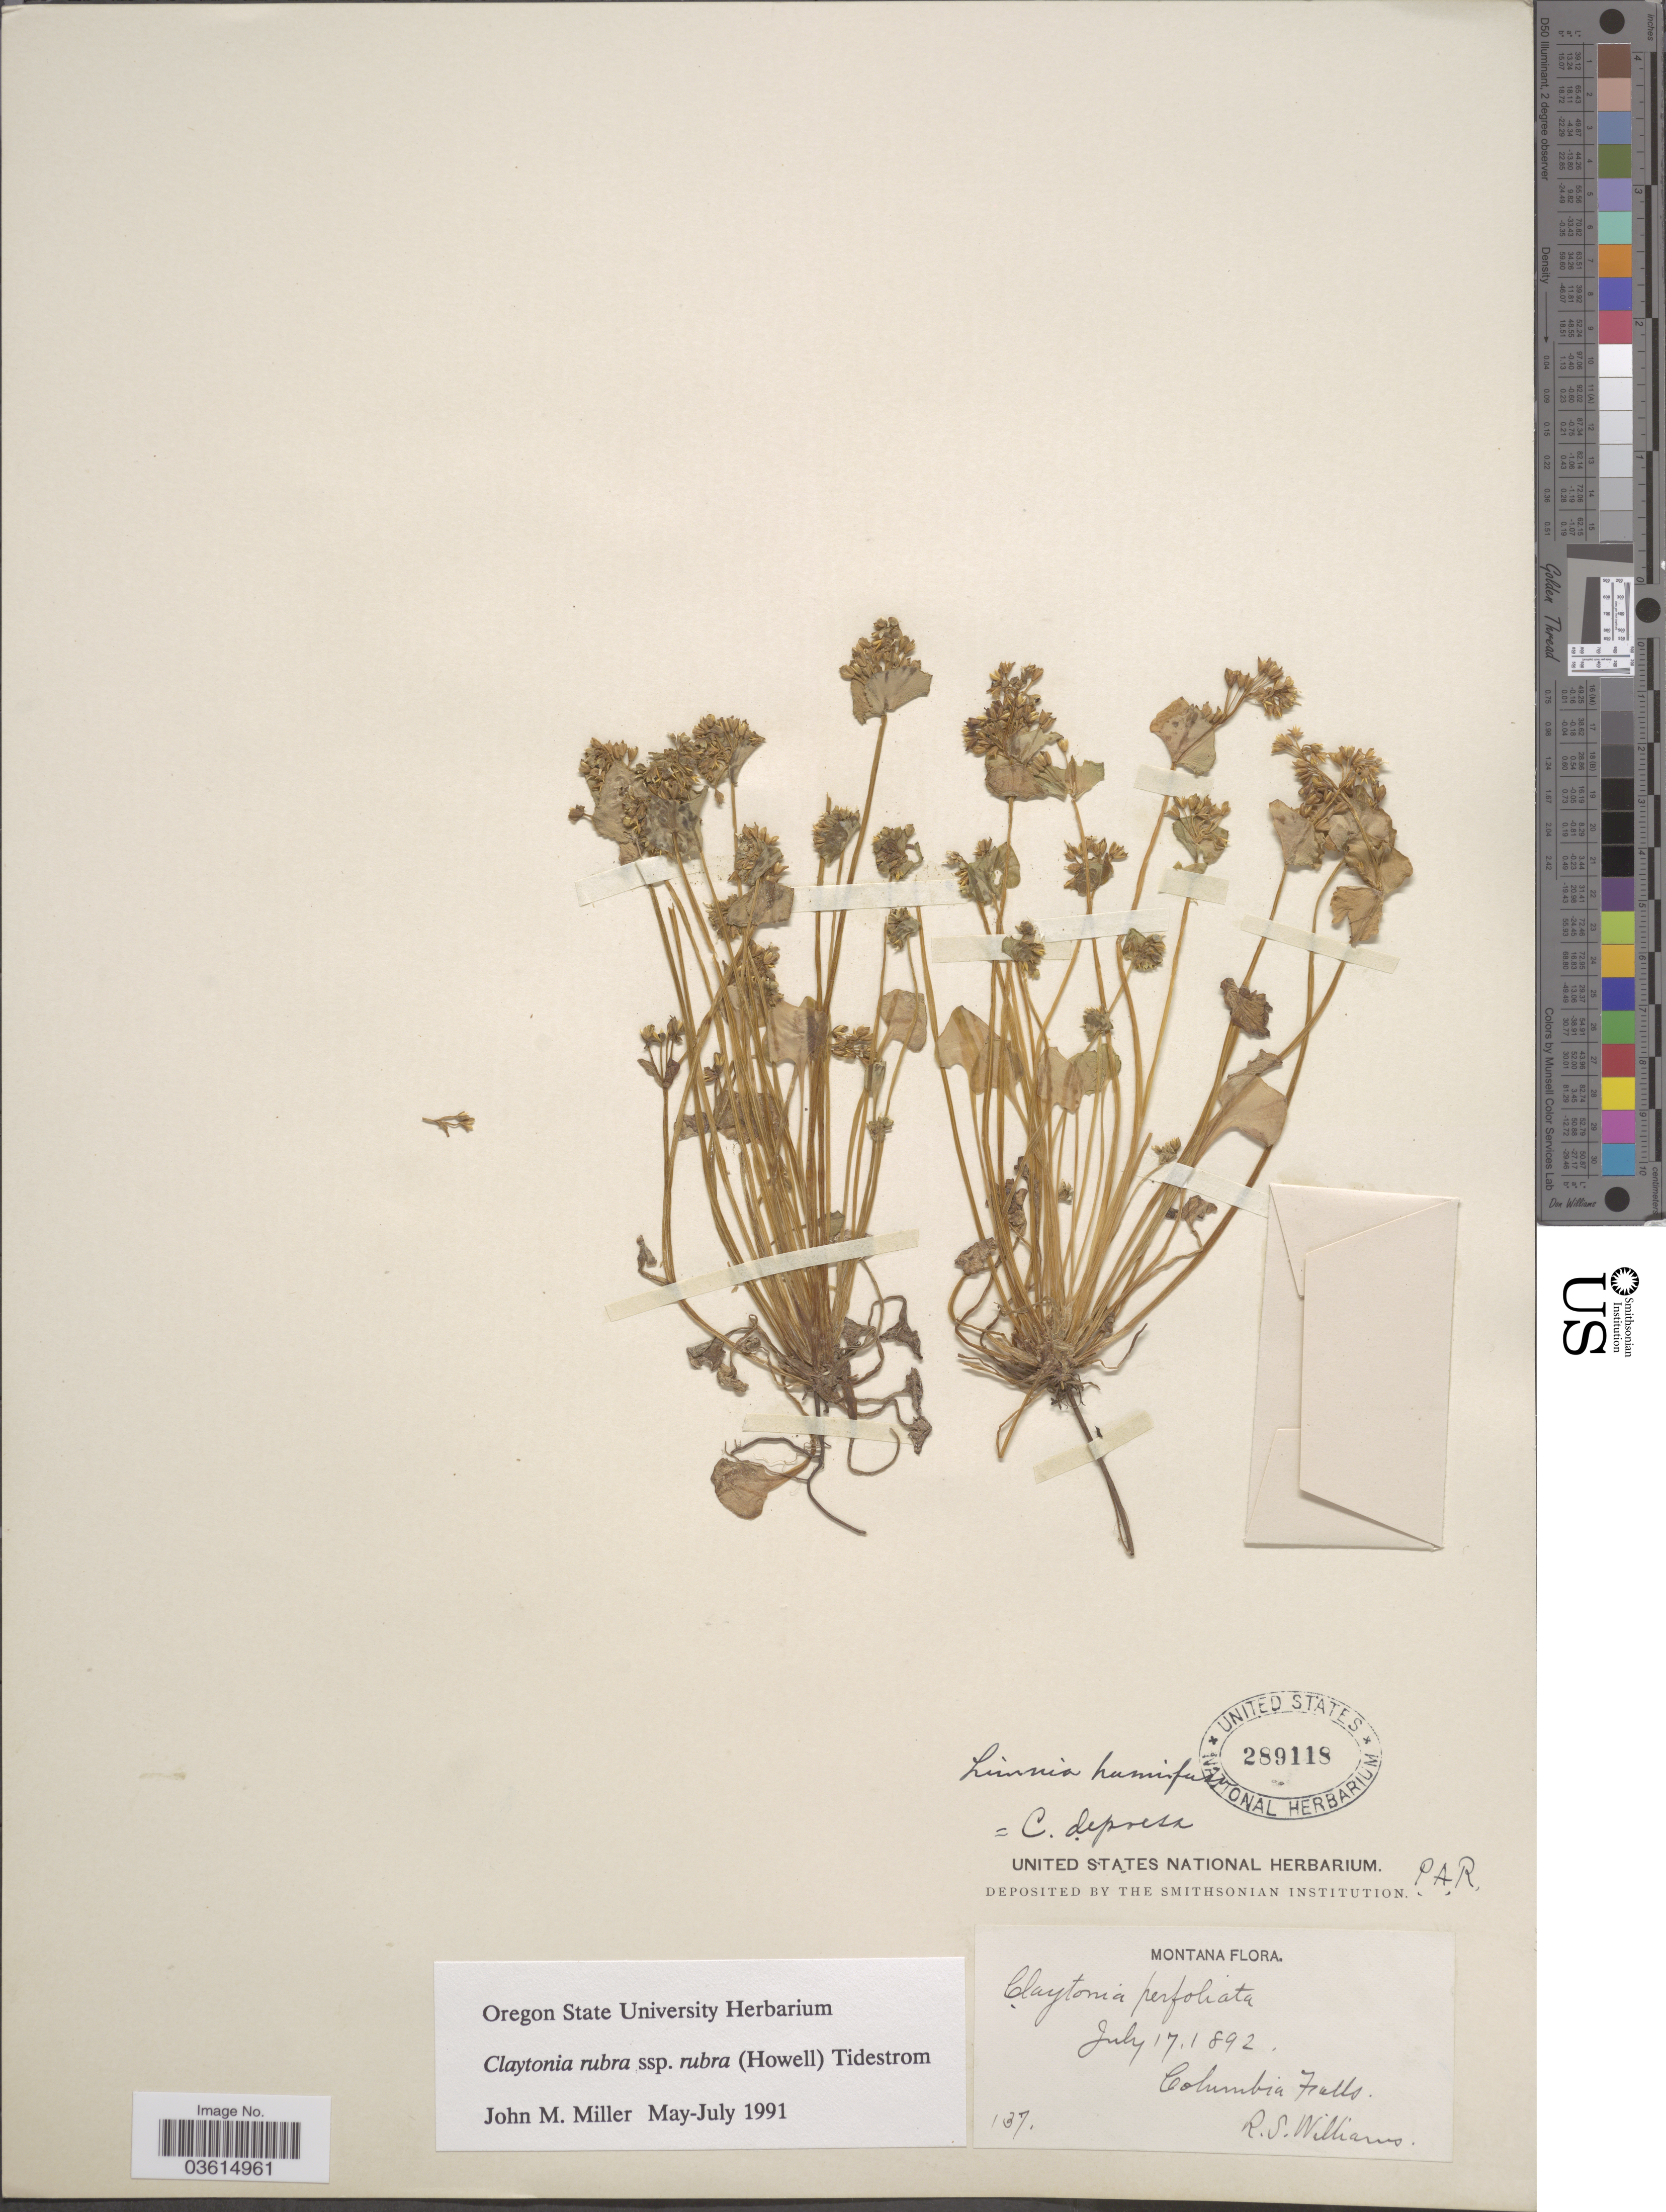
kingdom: Plantae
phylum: Tracheophyta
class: Magnoliopsida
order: Caryophyllales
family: Montiaceae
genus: Claytonia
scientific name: Claytonia rubra subsp. rubra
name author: (Howell) Tidestr.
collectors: R. S. Williams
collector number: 137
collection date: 1892-07-17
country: United States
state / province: Montana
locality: Columbia Falls.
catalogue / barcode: US 289118